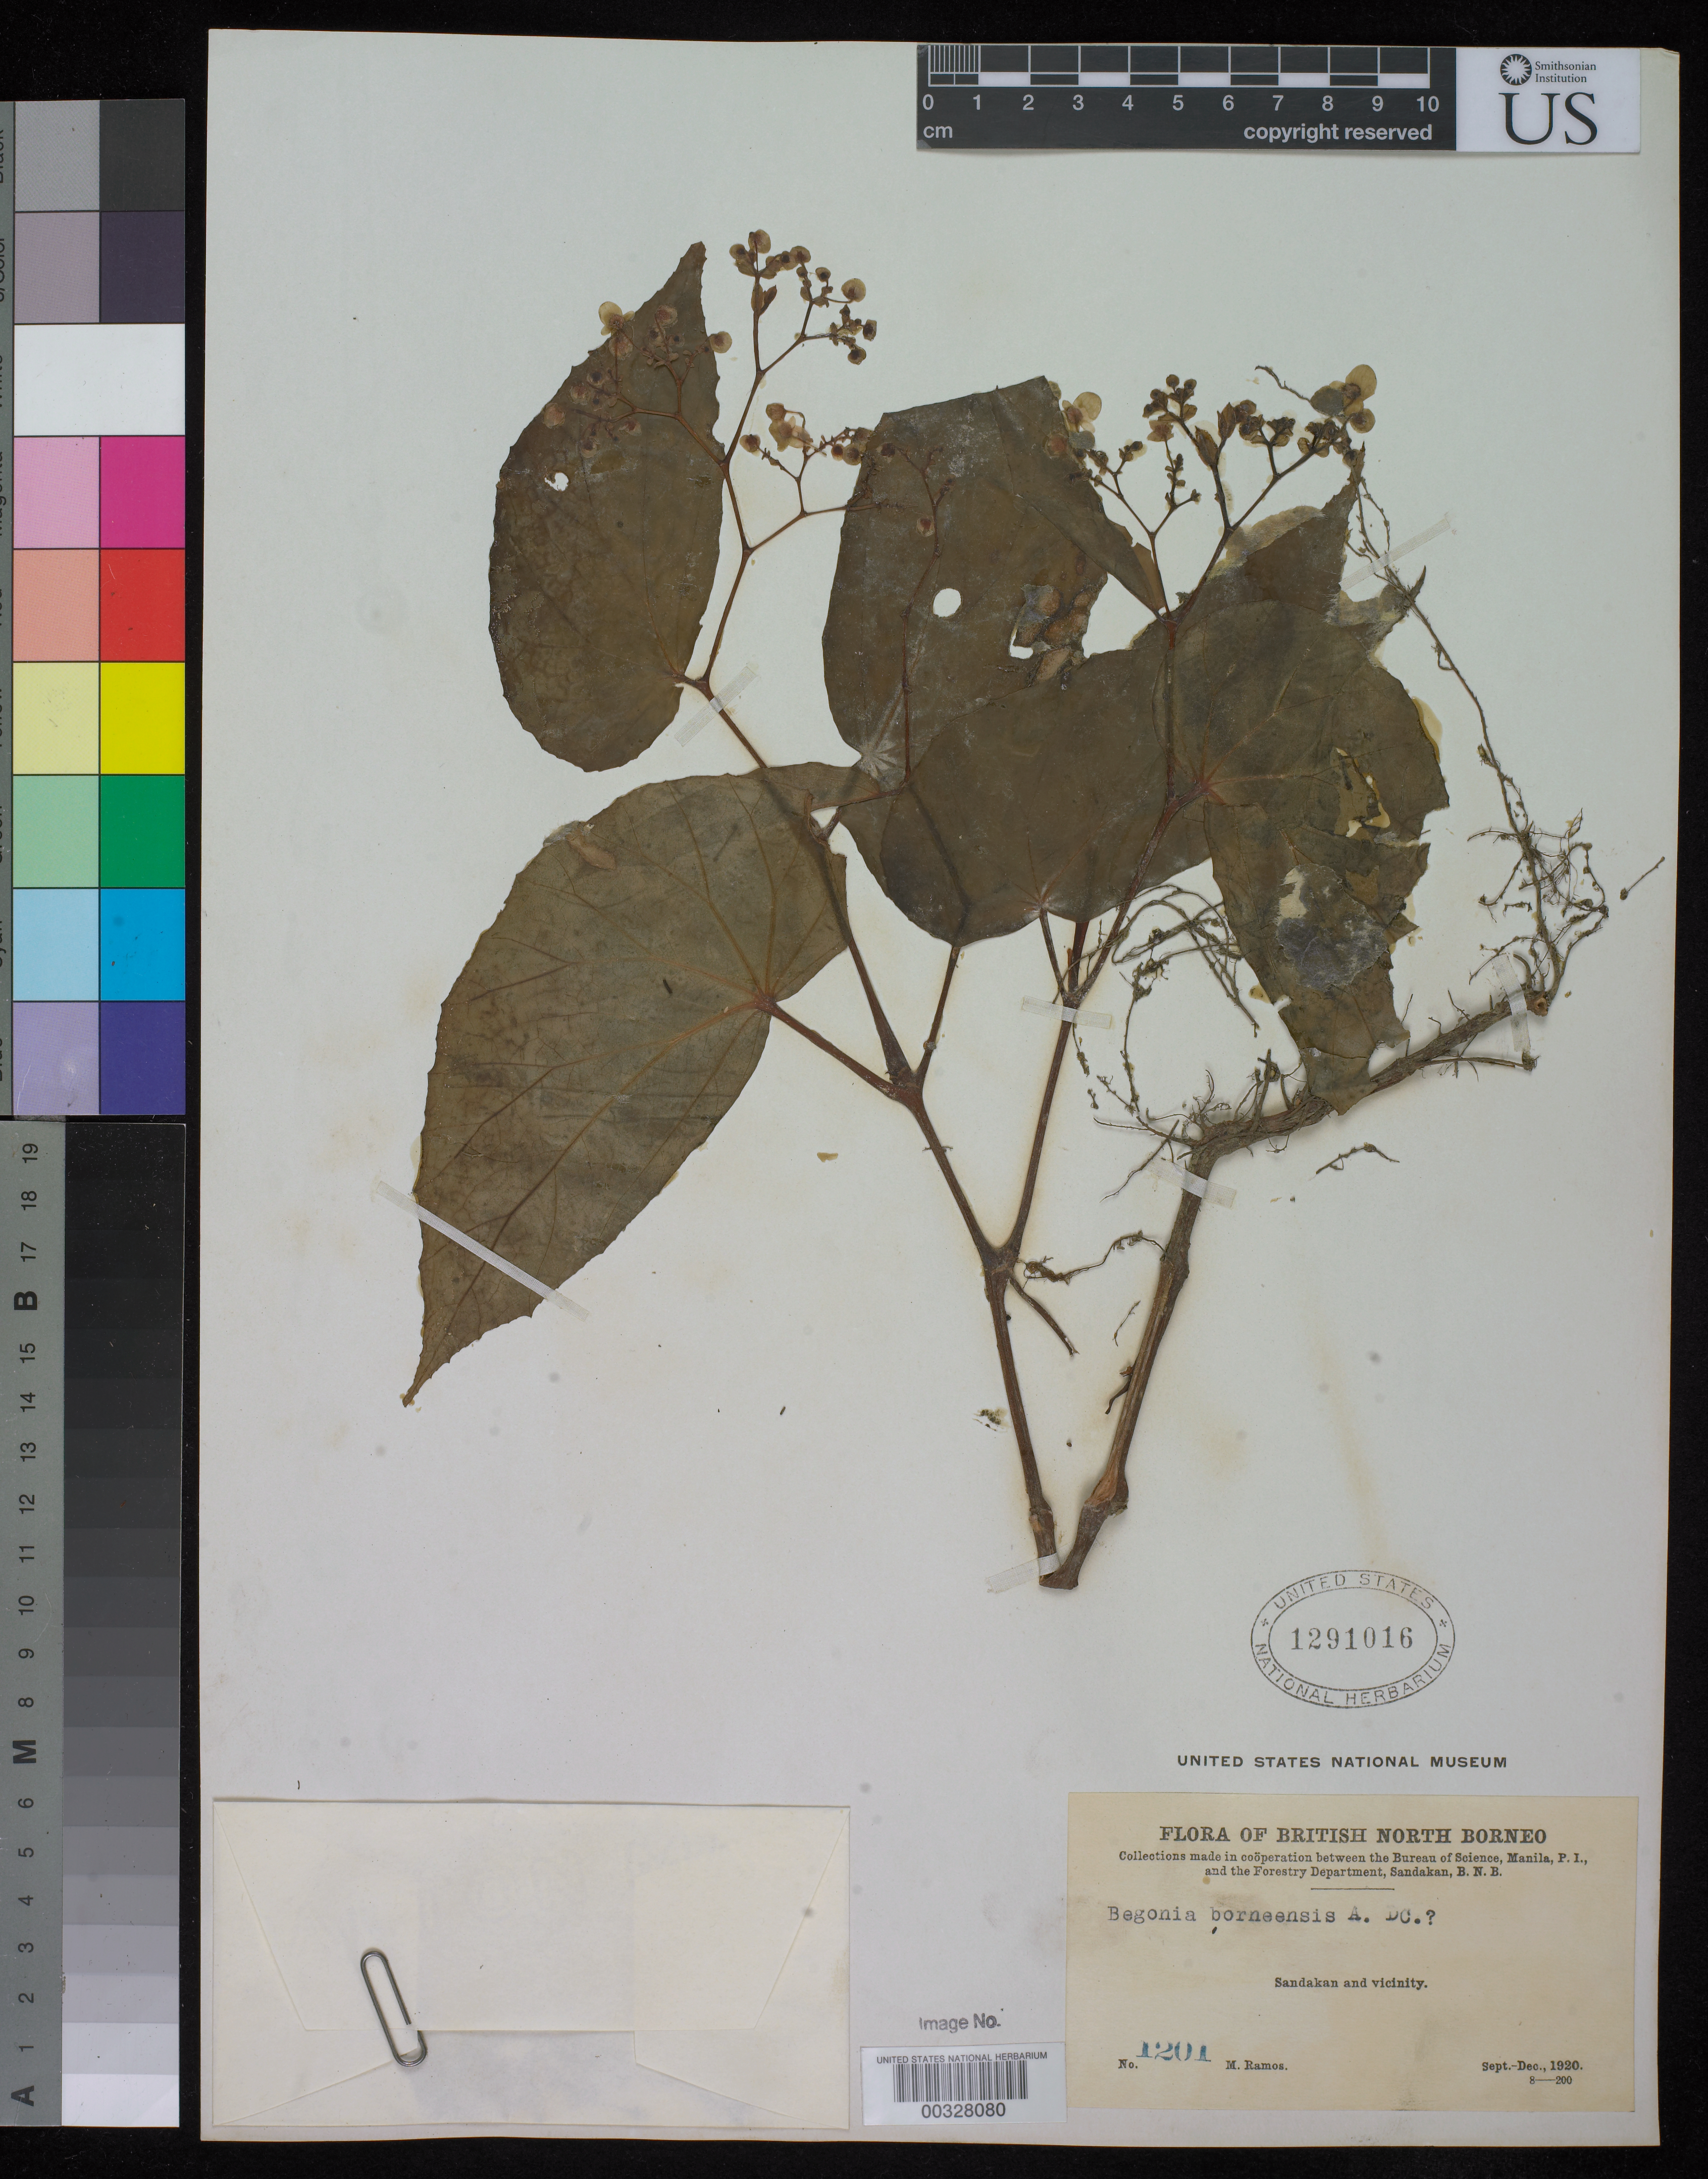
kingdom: Plantae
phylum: Tracheophyta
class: Magnoliopsida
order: Cucurbitales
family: Begoniaceae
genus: Begonia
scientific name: Begonia borneensis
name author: A. DC.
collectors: M. Ramos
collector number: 1201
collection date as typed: Sep 1920 to -- Dec 1920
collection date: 1920-09/1920-12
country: Malaysia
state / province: Sabah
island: Borneo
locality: Sandakan & vicinity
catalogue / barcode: US 1291016